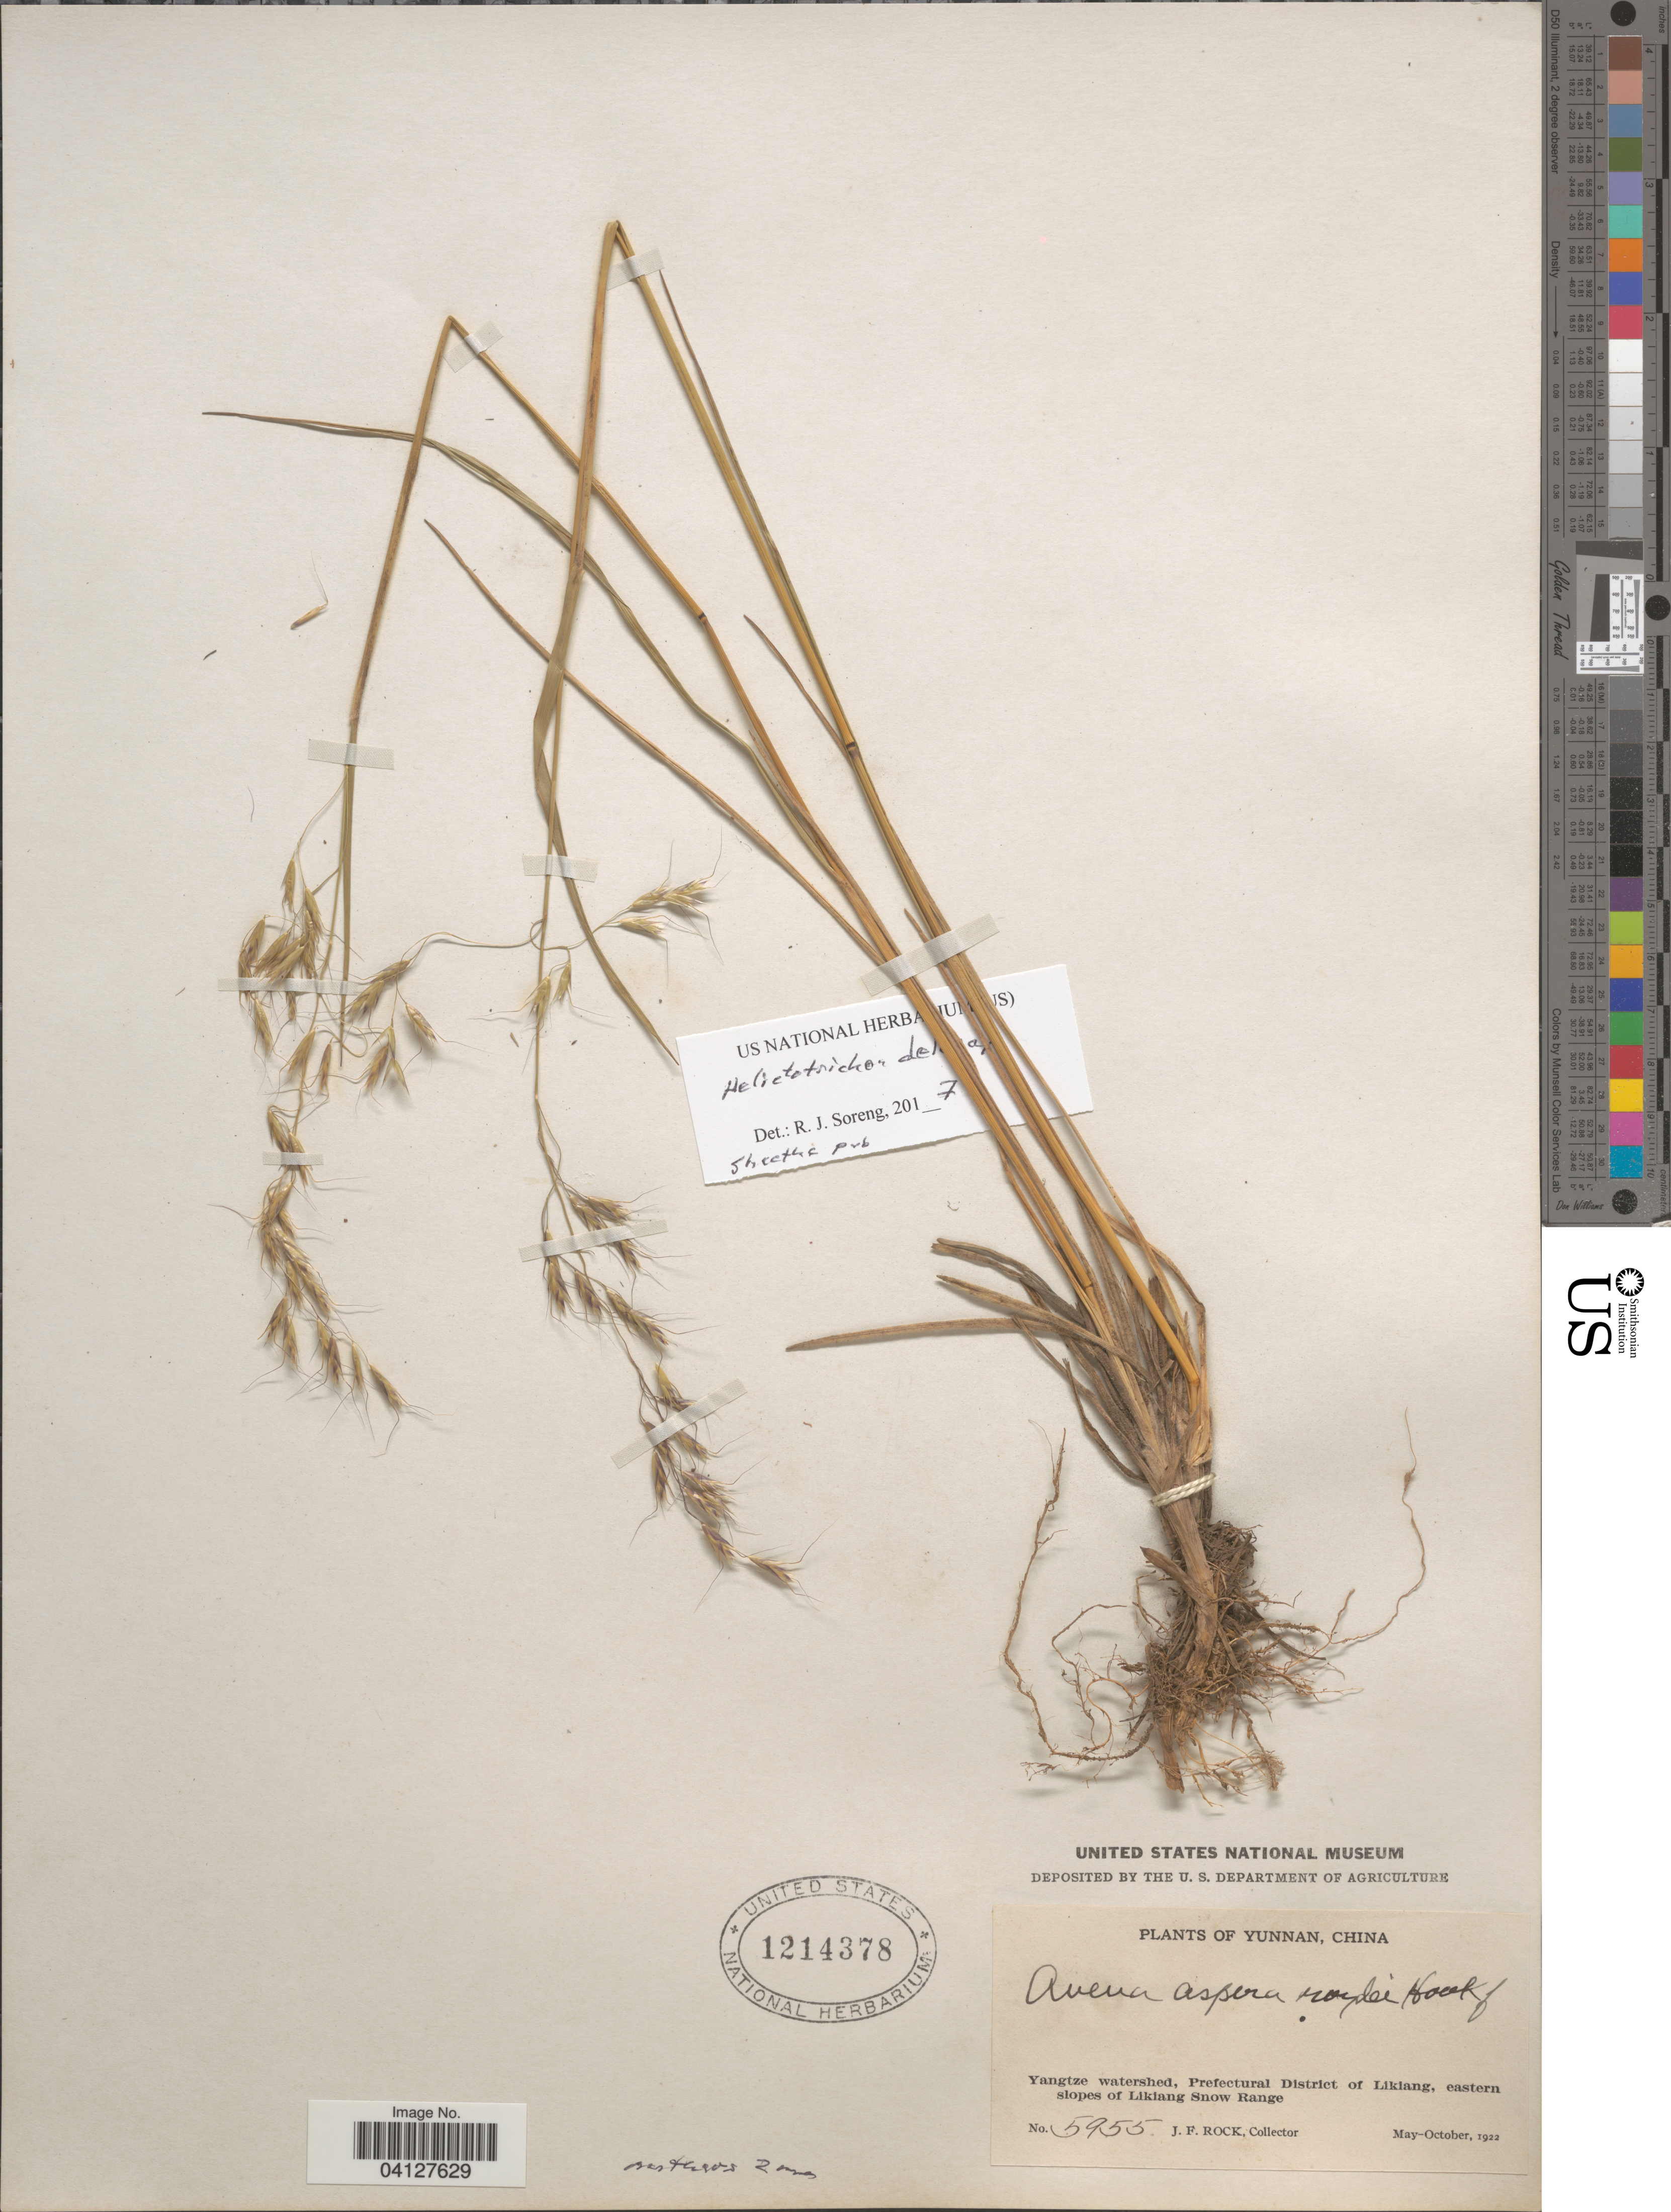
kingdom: Plantae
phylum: Tracheophyta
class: Liliopsida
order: Poales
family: Poaceae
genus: Helictotrichon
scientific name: Helictotrichon delavayi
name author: (Hack.) Henr.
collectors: J. Rock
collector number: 5955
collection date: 1922-05/1922-10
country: China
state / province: Yunnan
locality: Yangtze watershed, Prefectural District of Likiang, eastern slopes of Likiang Snow Range.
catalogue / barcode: US 1214378